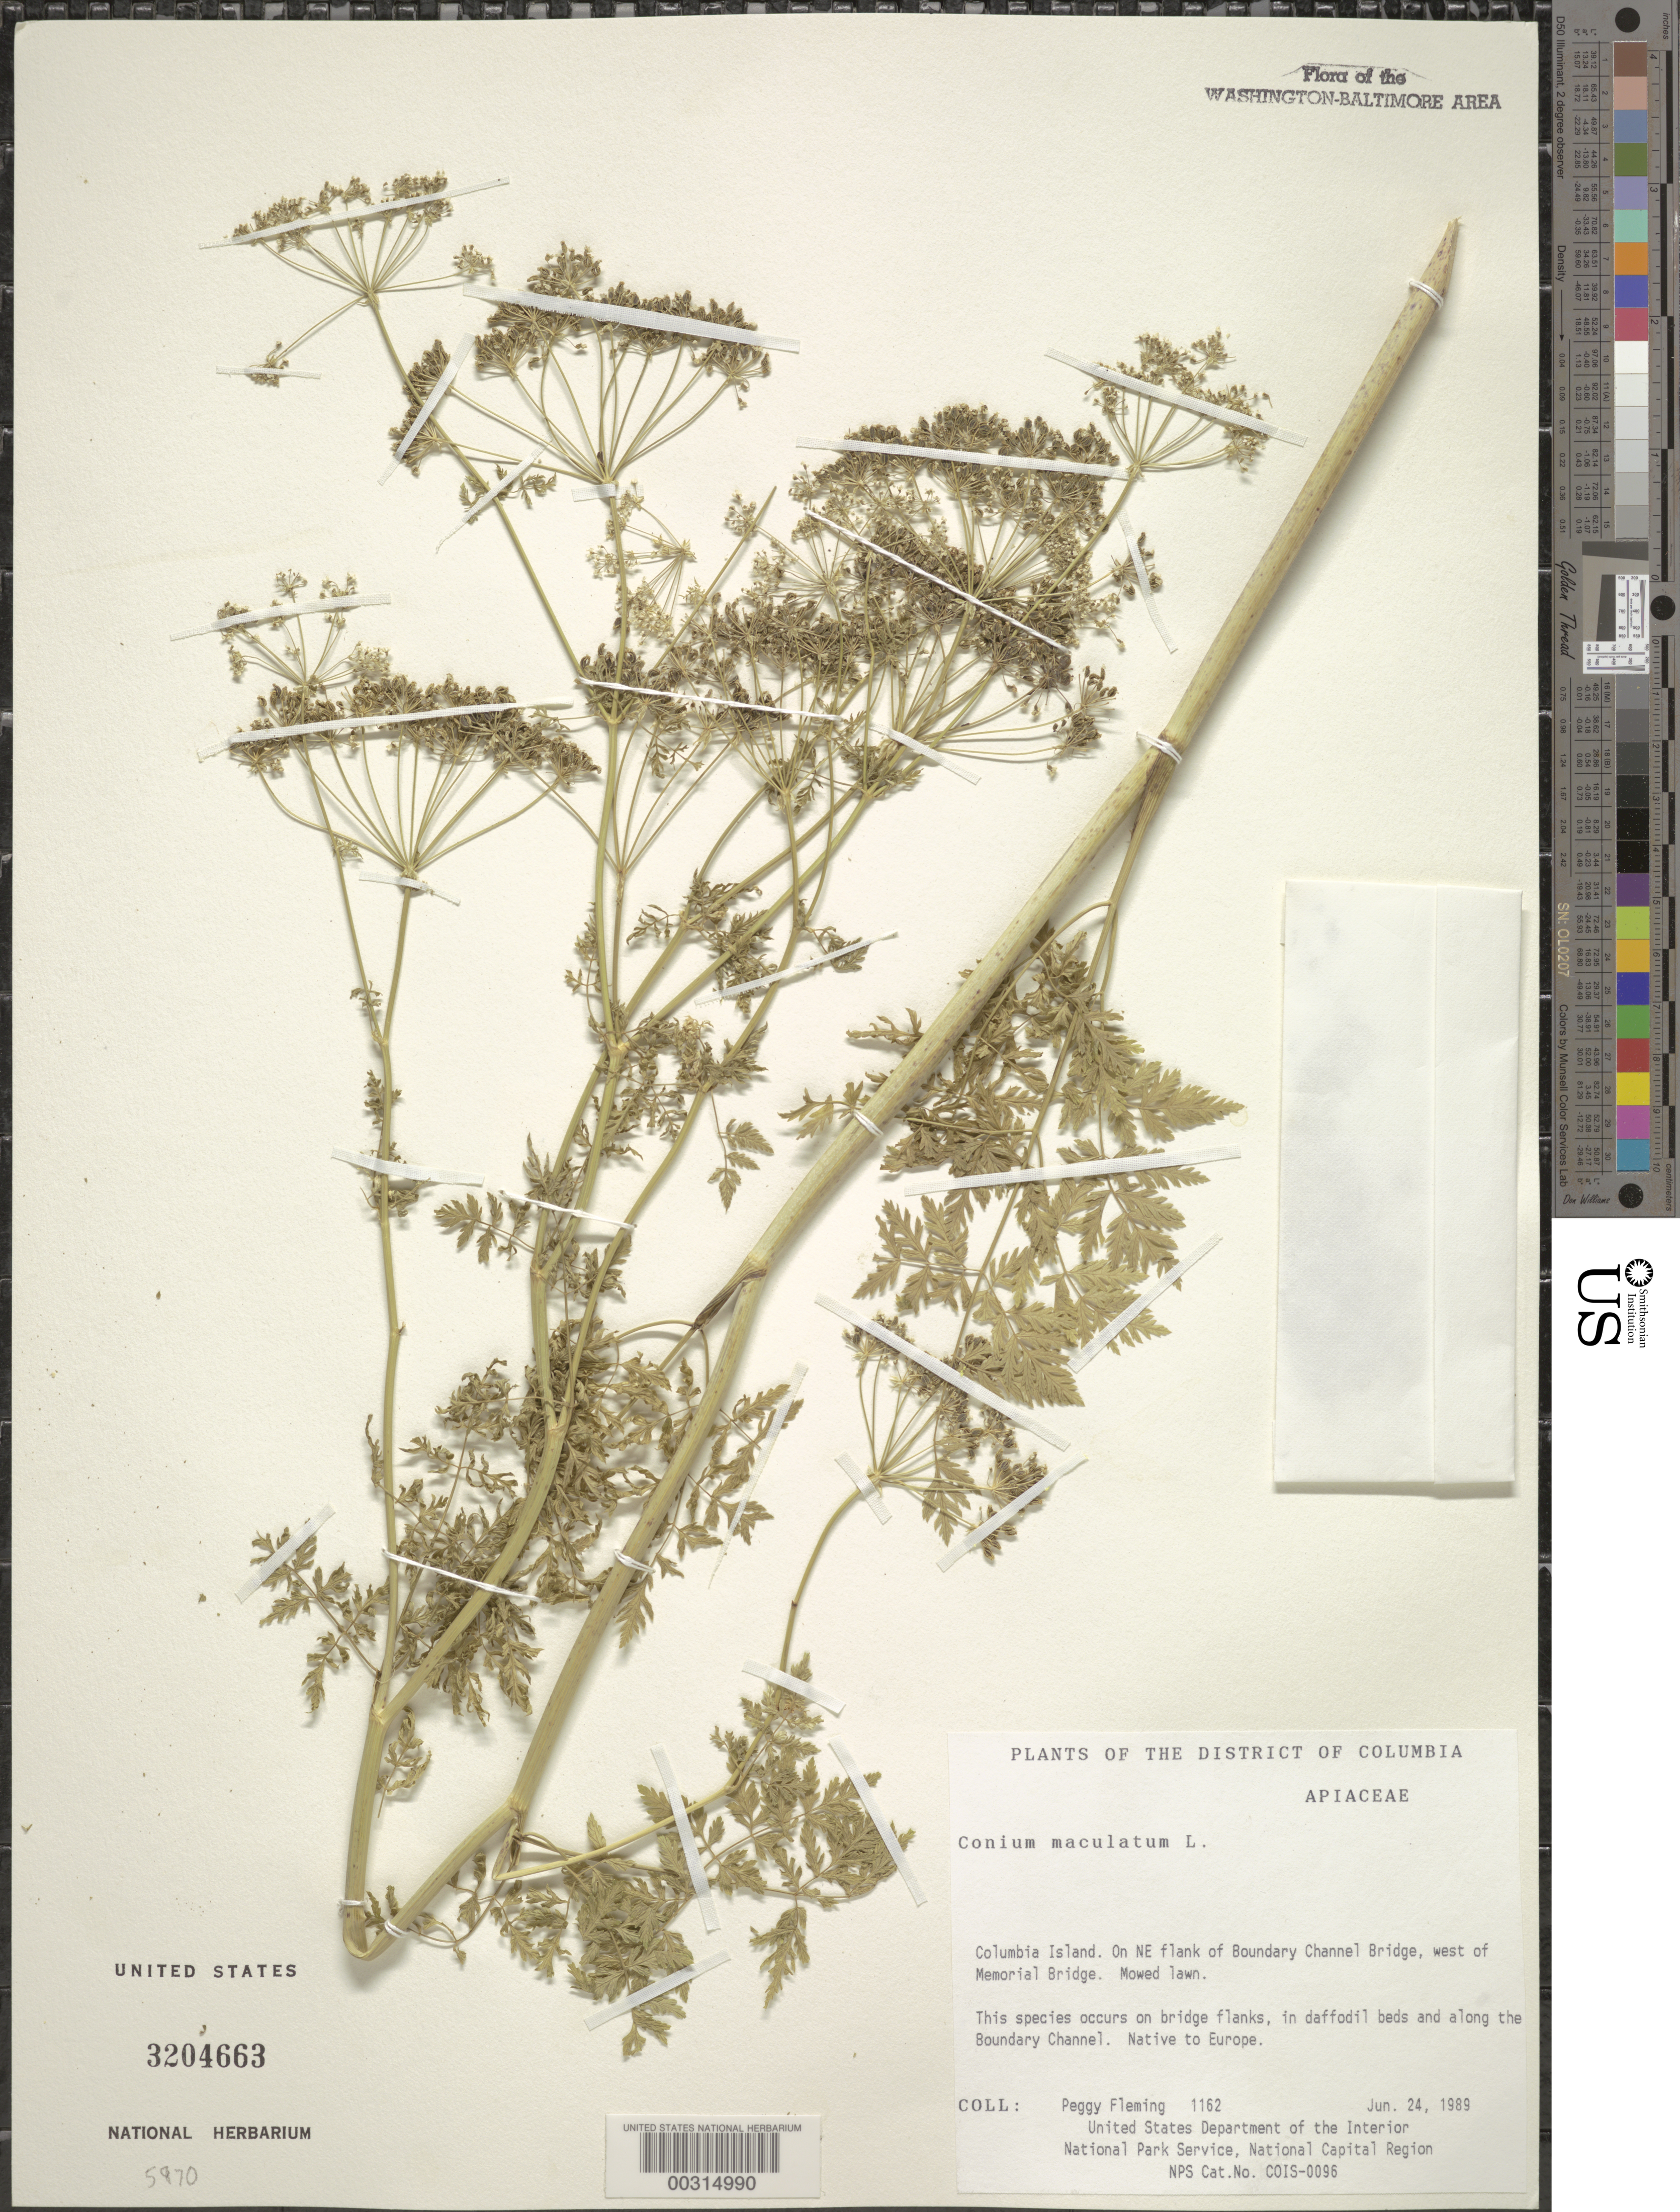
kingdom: Plantae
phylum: Tracheophyta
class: Magnoliopsida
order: Apiales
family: Apiaceae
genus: Conium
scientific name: Conium maculatum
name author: L.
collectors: P. Fleming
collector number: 1162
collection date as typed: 24 Jun 1989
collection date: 1989-06-24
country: United States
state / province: District of Columbia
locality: Columbia Island, NE flank of Boundary Channel Bridge, W of Memorial Bridge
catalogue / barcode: US 3204663